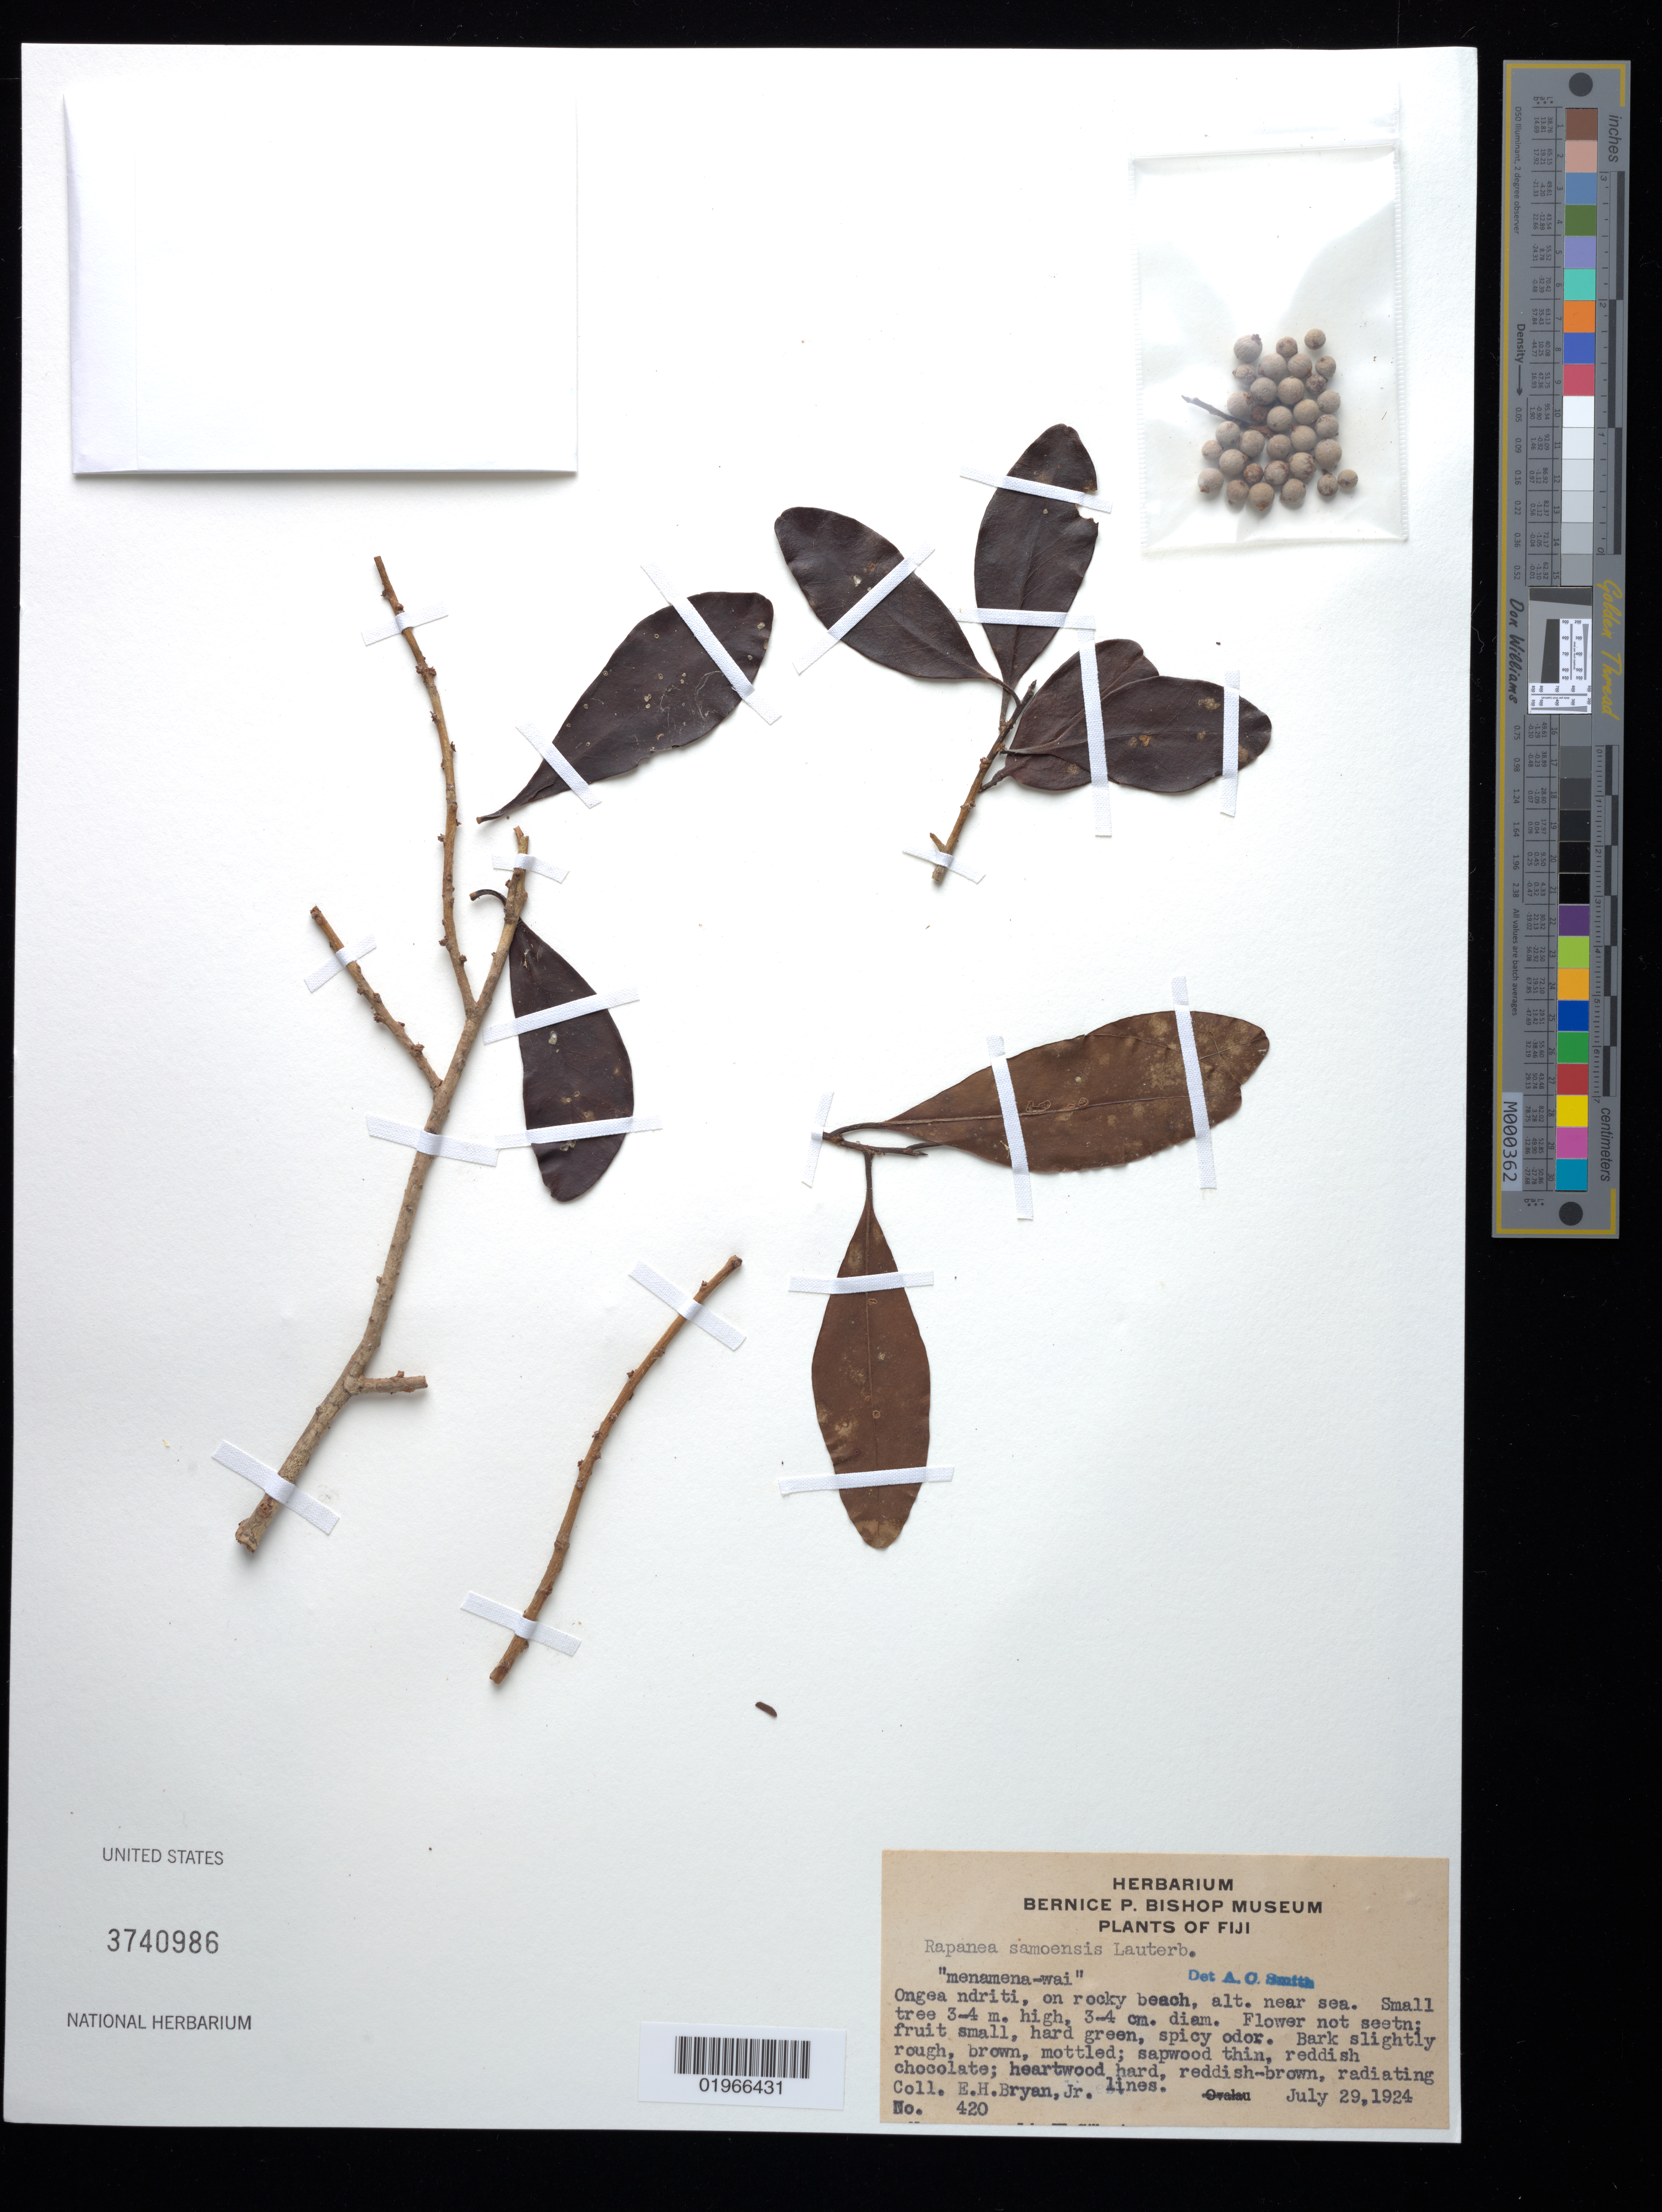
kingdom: Plantae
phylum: Tracheophyta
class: Magnoliopsida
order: Ericales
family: Primulaceae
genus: Rapanea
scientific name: Rapanea samoensis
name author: Lauterb.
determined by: Smith, A. O.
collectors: E. Bryan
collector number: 420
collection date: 1924-07-29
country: Fiji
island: Ongea Ndriti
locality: Ongea Ndriti.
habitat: Rocky beach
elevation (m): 0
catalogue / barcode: US 3740986